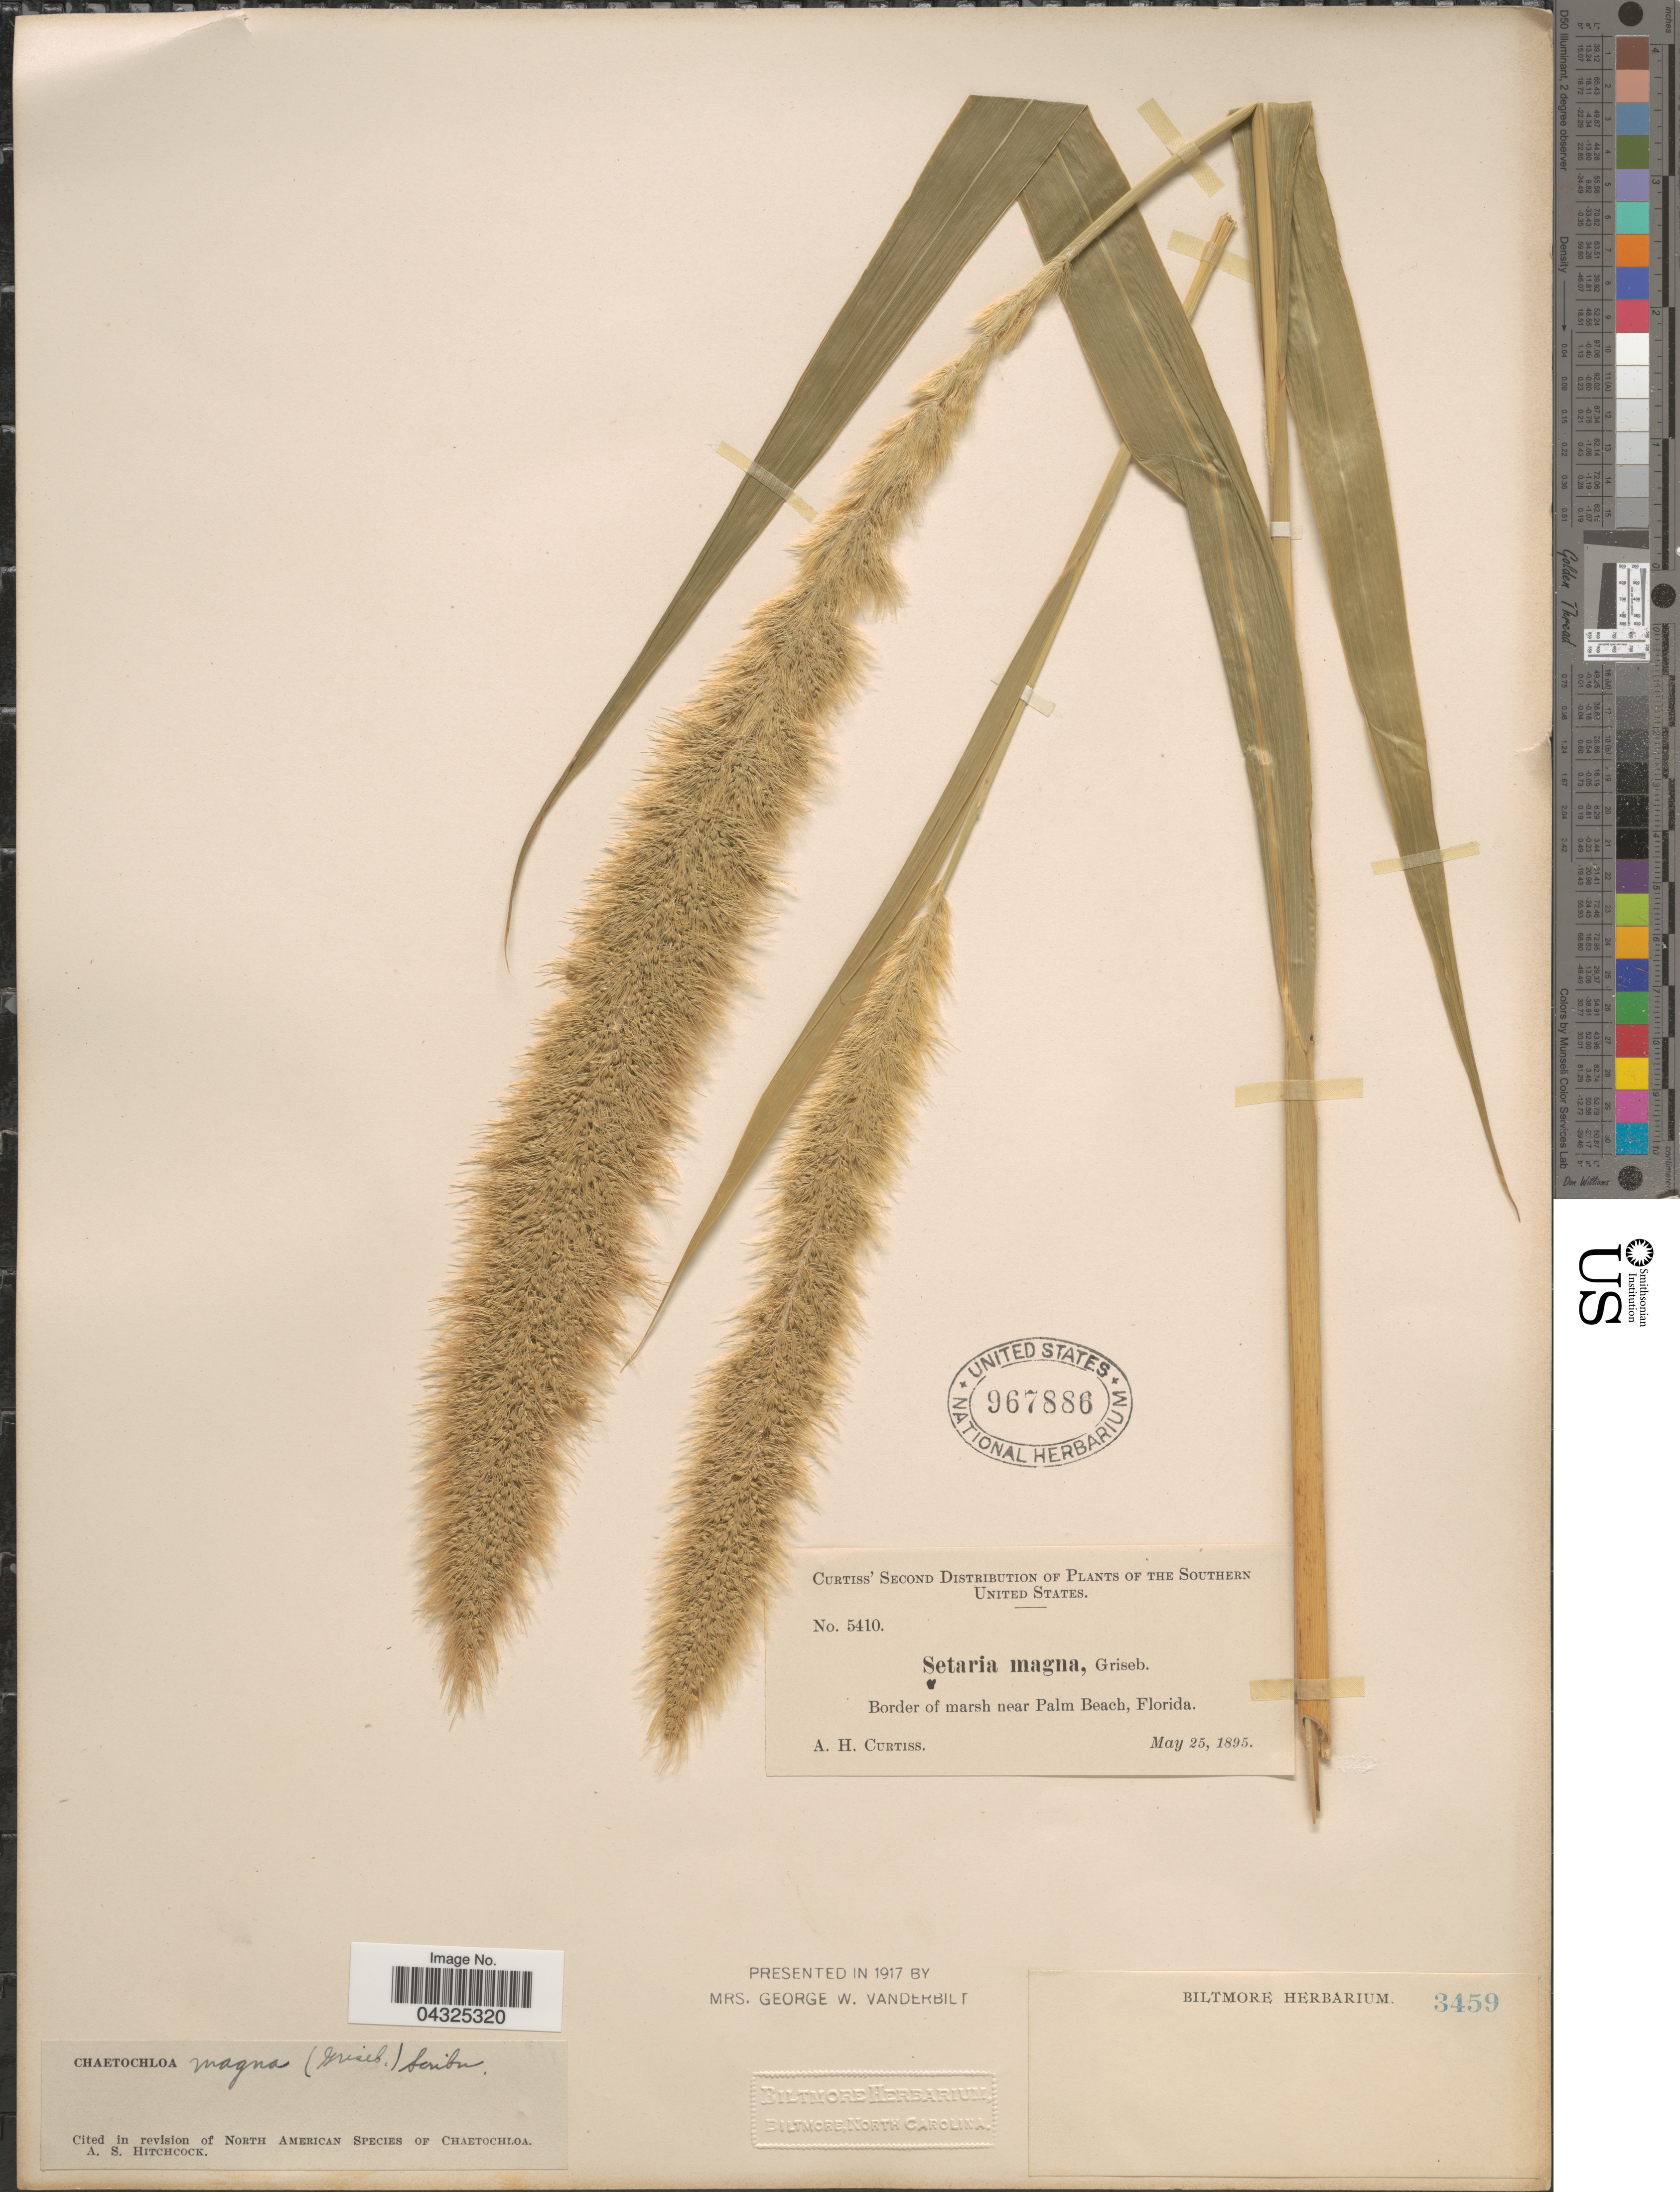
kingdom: Plantae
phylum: Tracheophyta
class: Liliopsida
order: Poales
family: Poaceae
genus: Setaria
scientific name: Setaria magna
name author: Griseb.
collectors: A. H. Curtiss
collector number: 5410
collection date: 1895-05-25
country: United States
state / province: Florida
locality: The Southern United States. Border of marsh, near Palm Beach.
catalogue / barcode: US 967886